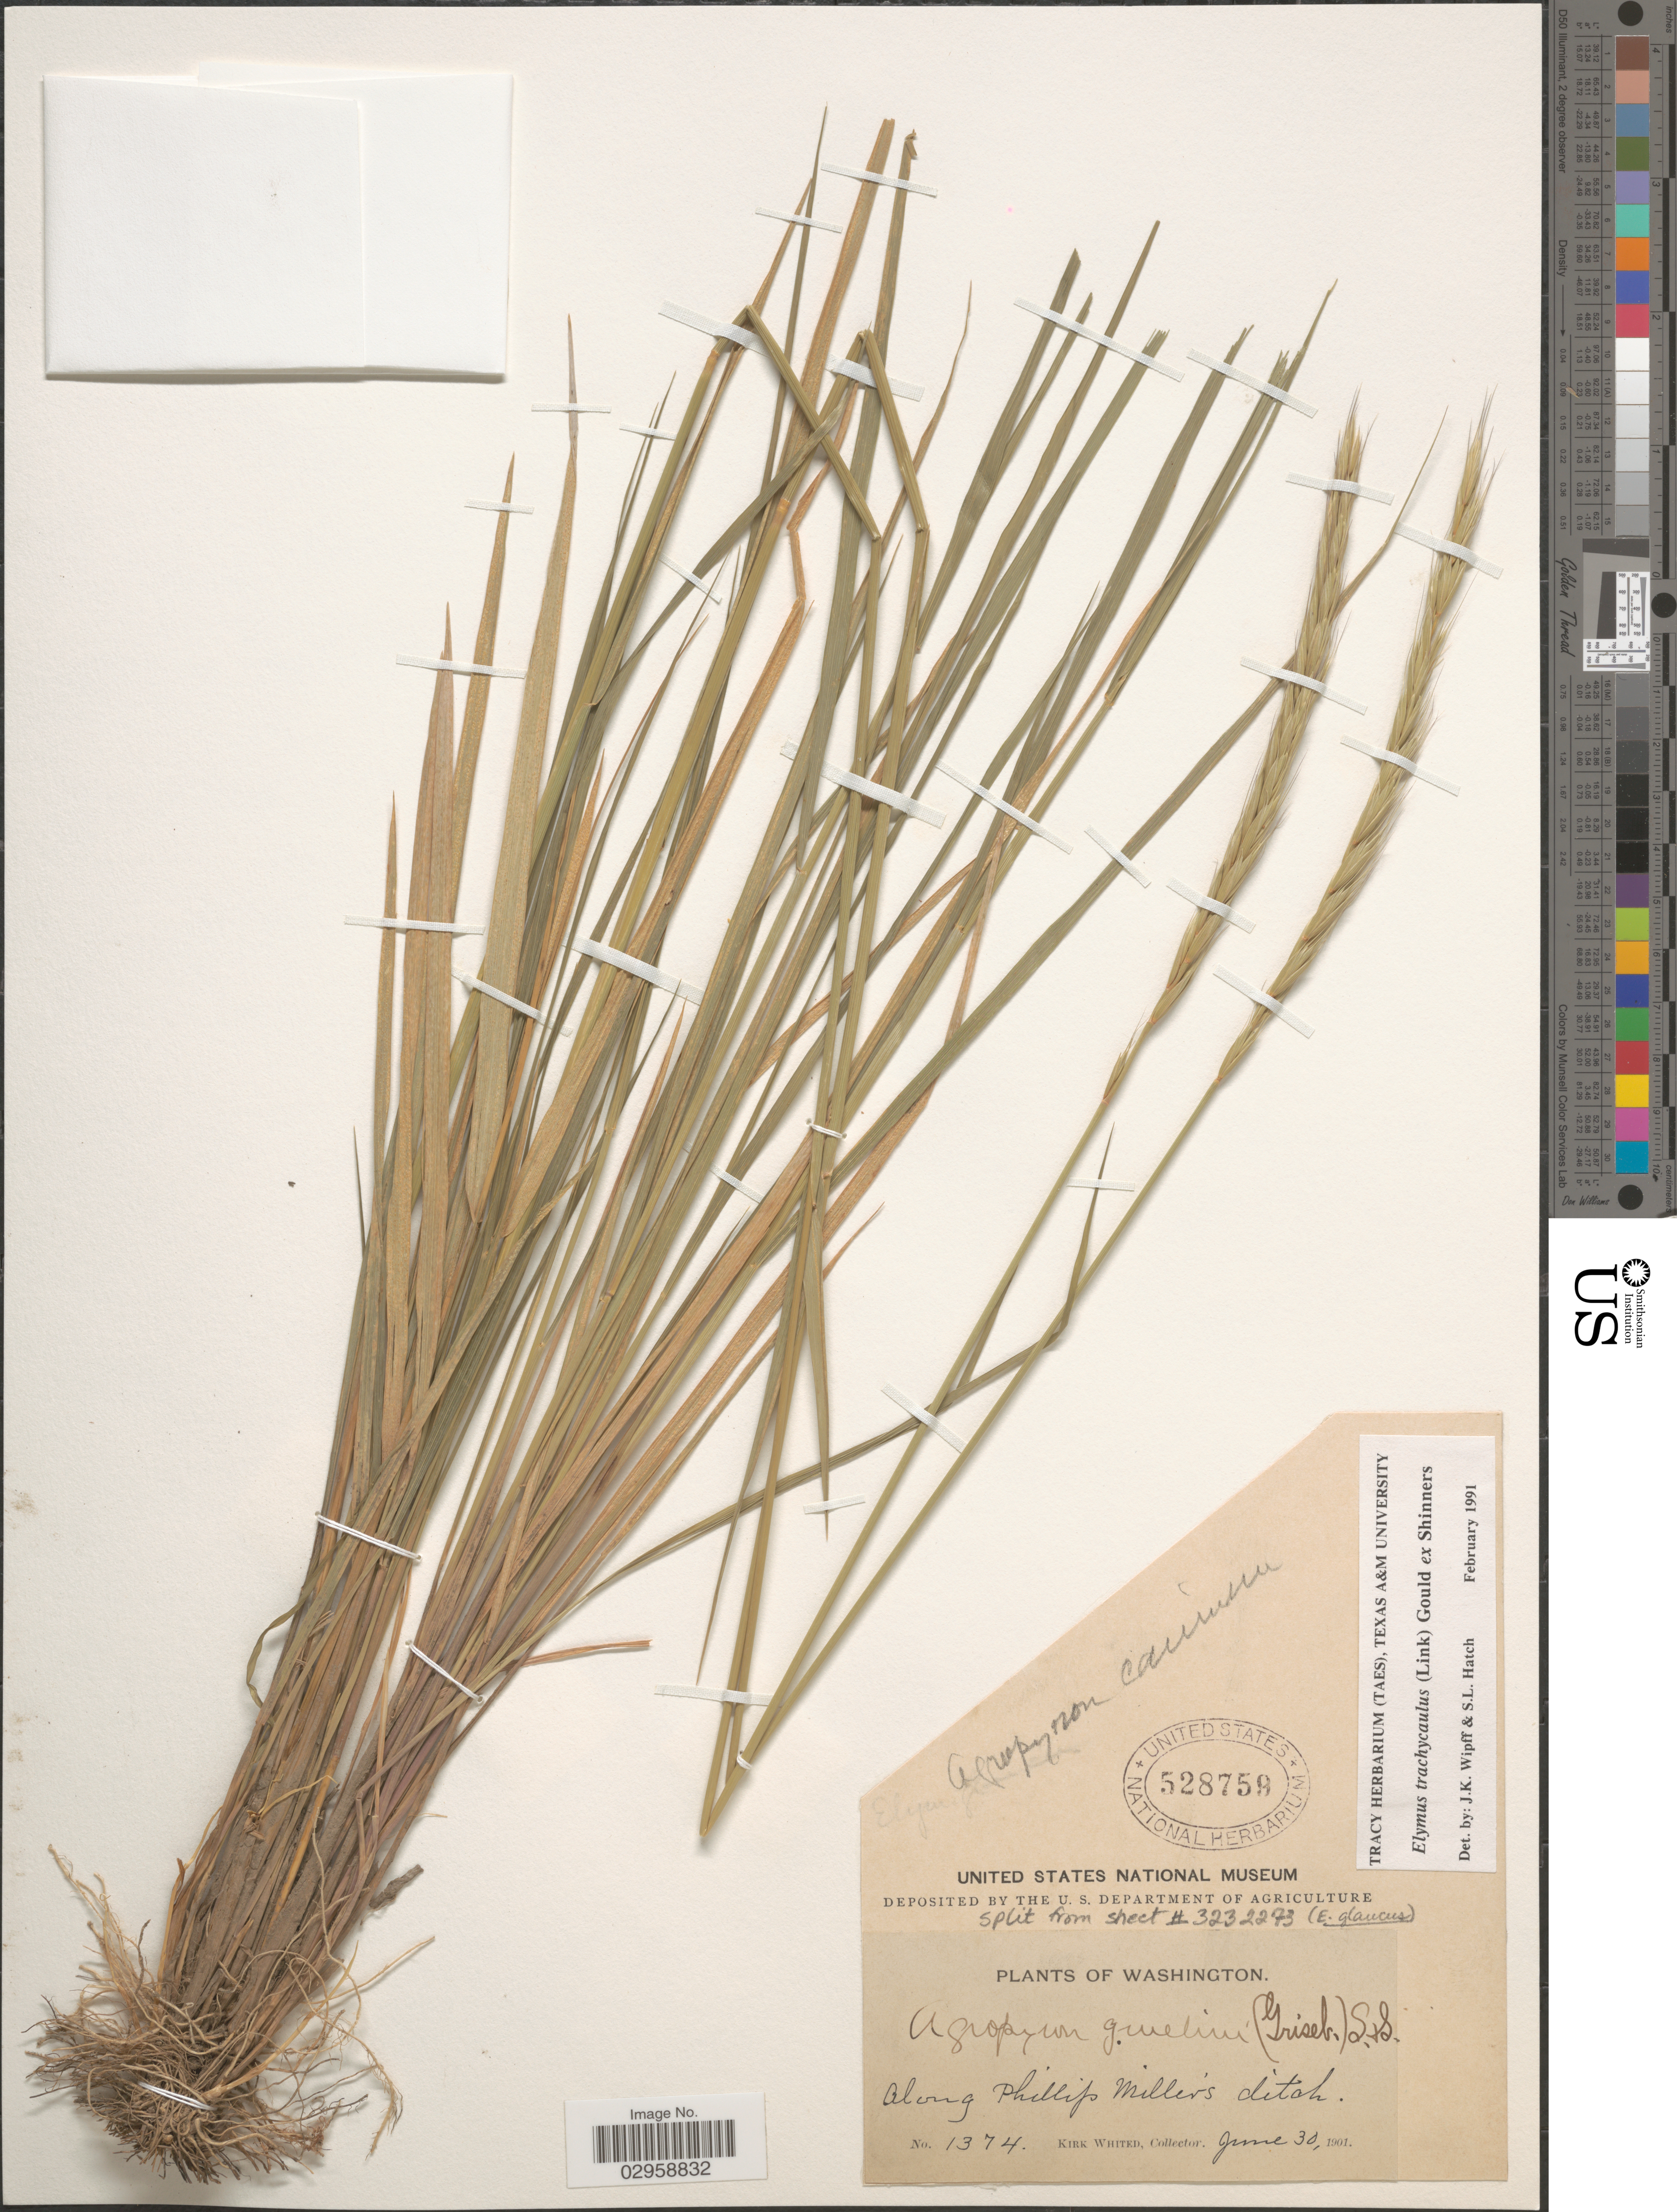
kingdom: Plantae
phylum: Tracheophyta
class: Liliopsida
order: Poales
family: Poaceae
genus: Elymus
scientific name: Elymus trachycaulus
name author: (Link) Gould ex Shinners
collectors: K. Whited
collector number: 1374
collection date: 1901-06-30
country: United States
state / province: Washington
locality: Along Phillip Miller's ditch.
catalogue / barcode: US 528759